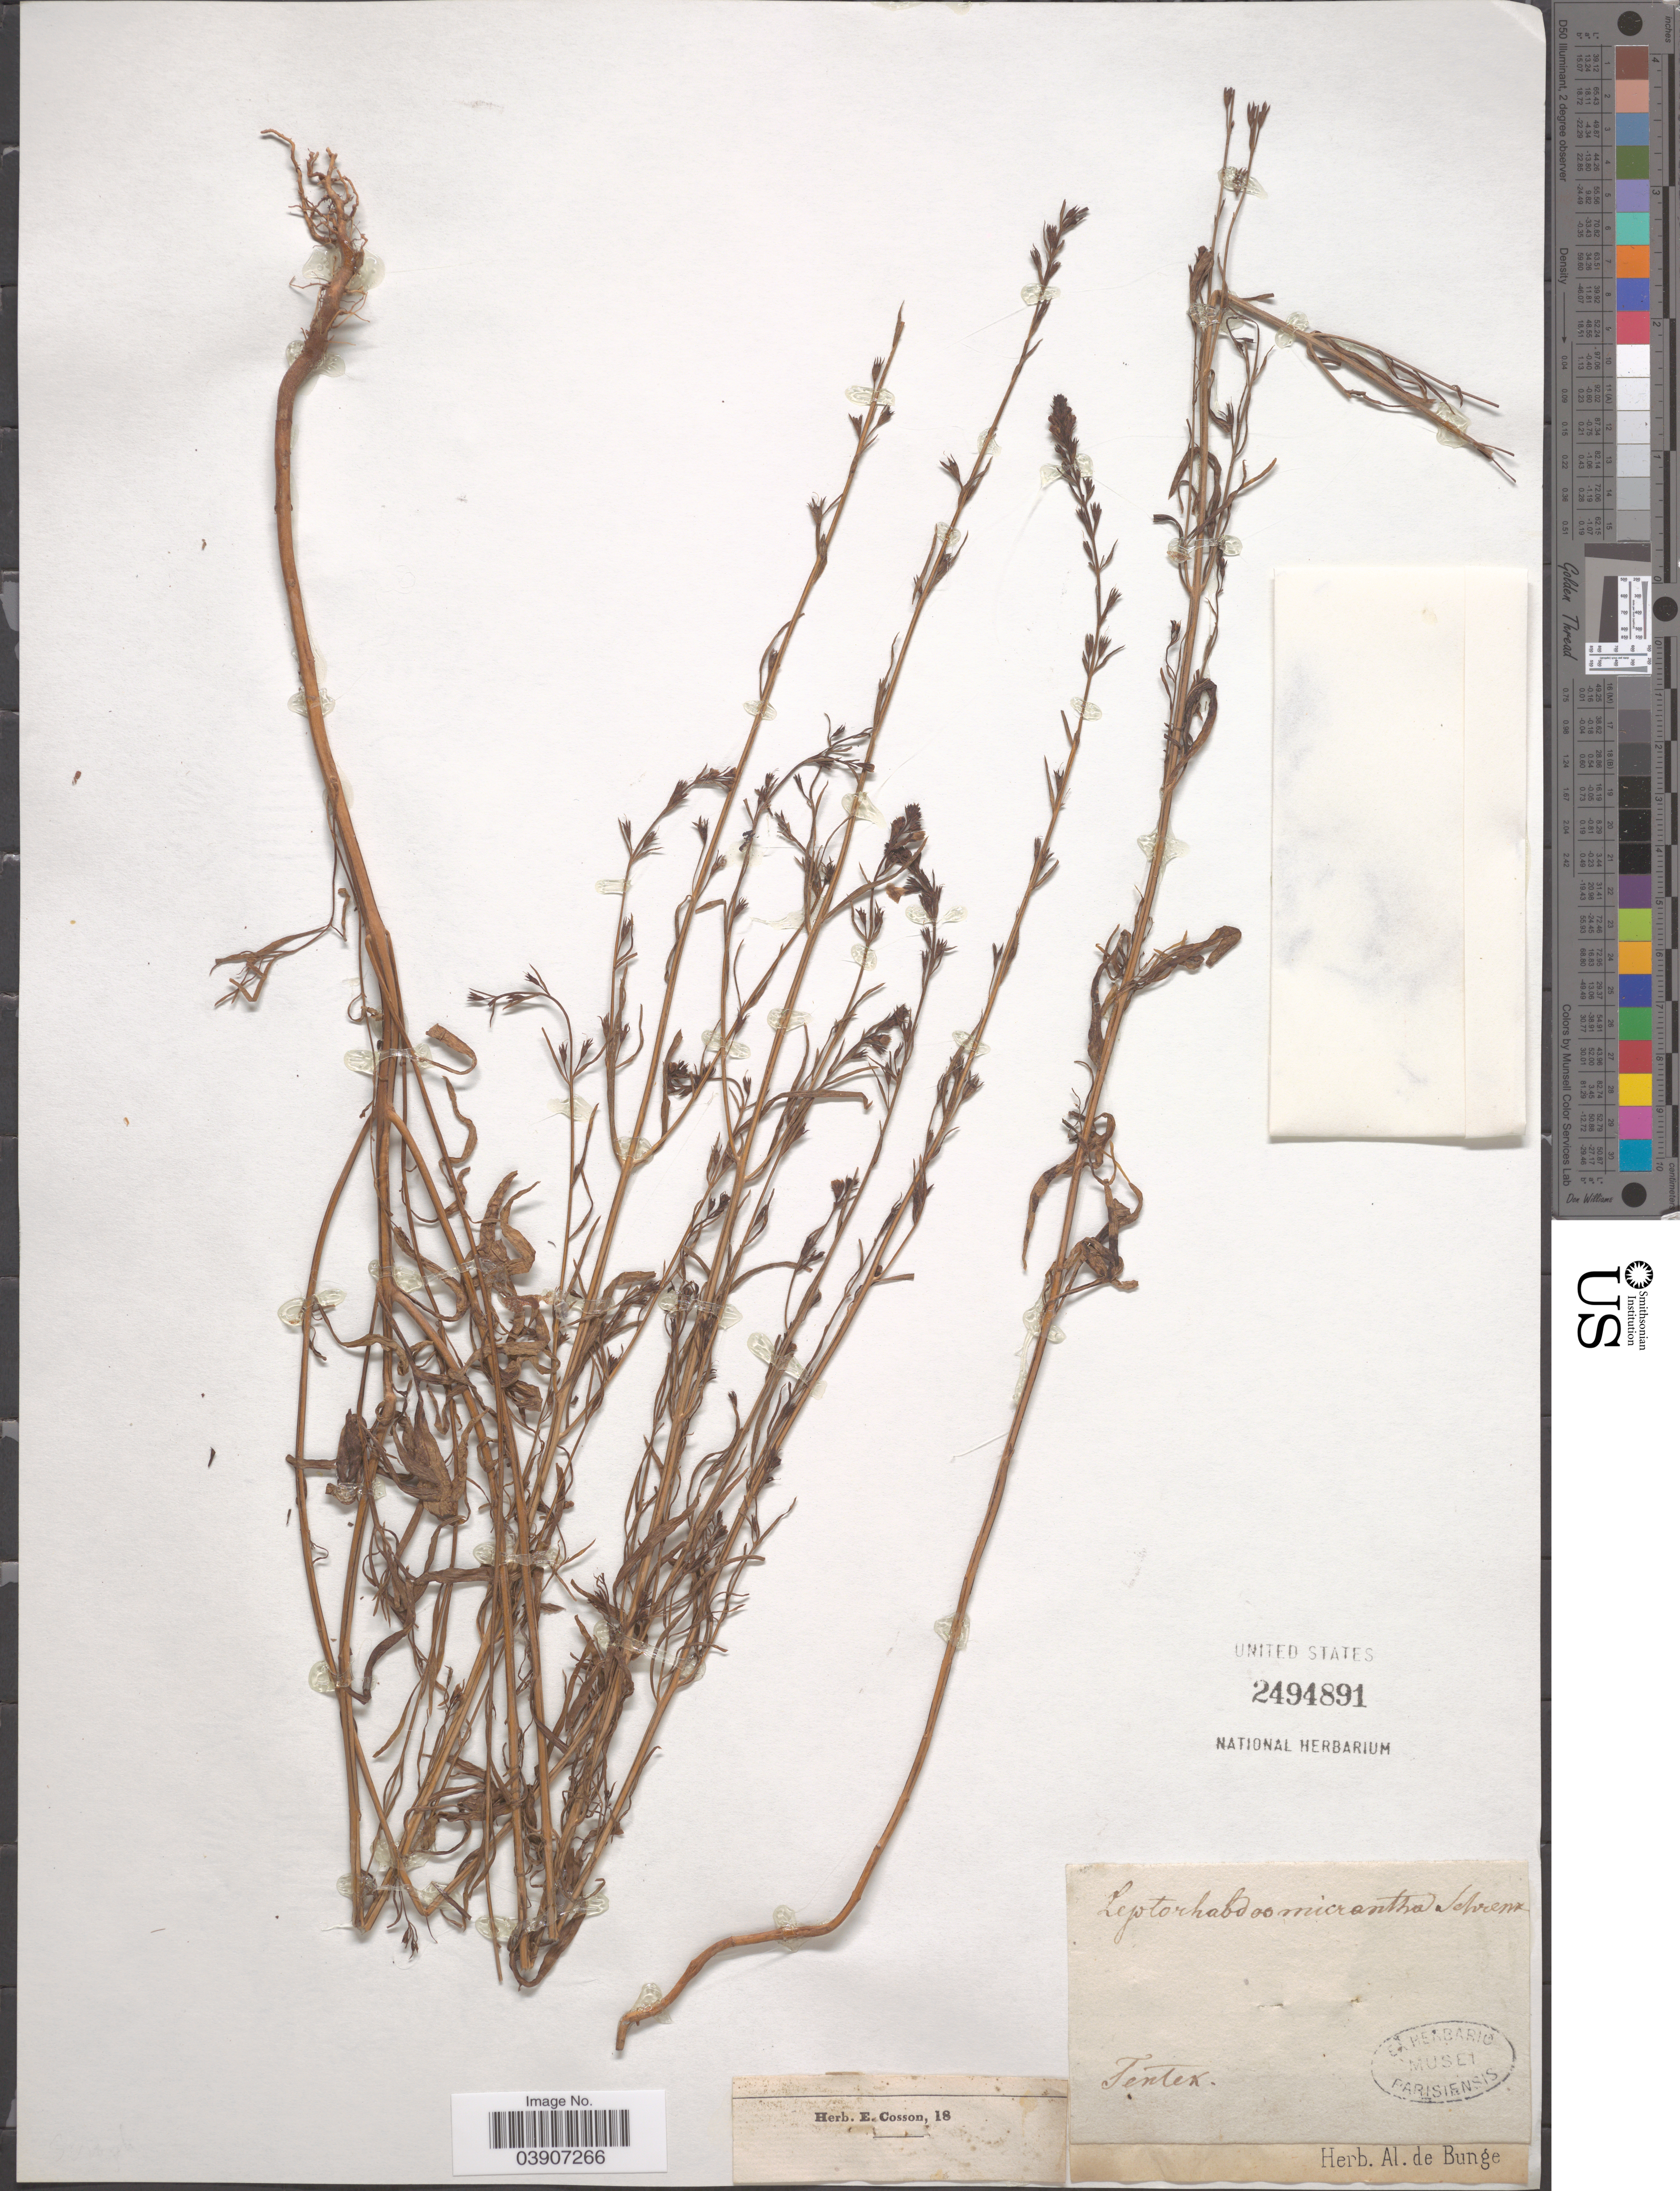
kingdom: Plantae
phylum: Tracheophyta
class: Magnoliopsida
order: Lamiales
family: Orobanchaceae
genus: Leptorhabdos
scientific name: Leptorhabdos parviflora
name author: (Benth.) Benth.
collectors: Ex Herb. A. De Bunge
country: Kazakhstan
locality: Tentek.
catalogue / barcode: US 2494891